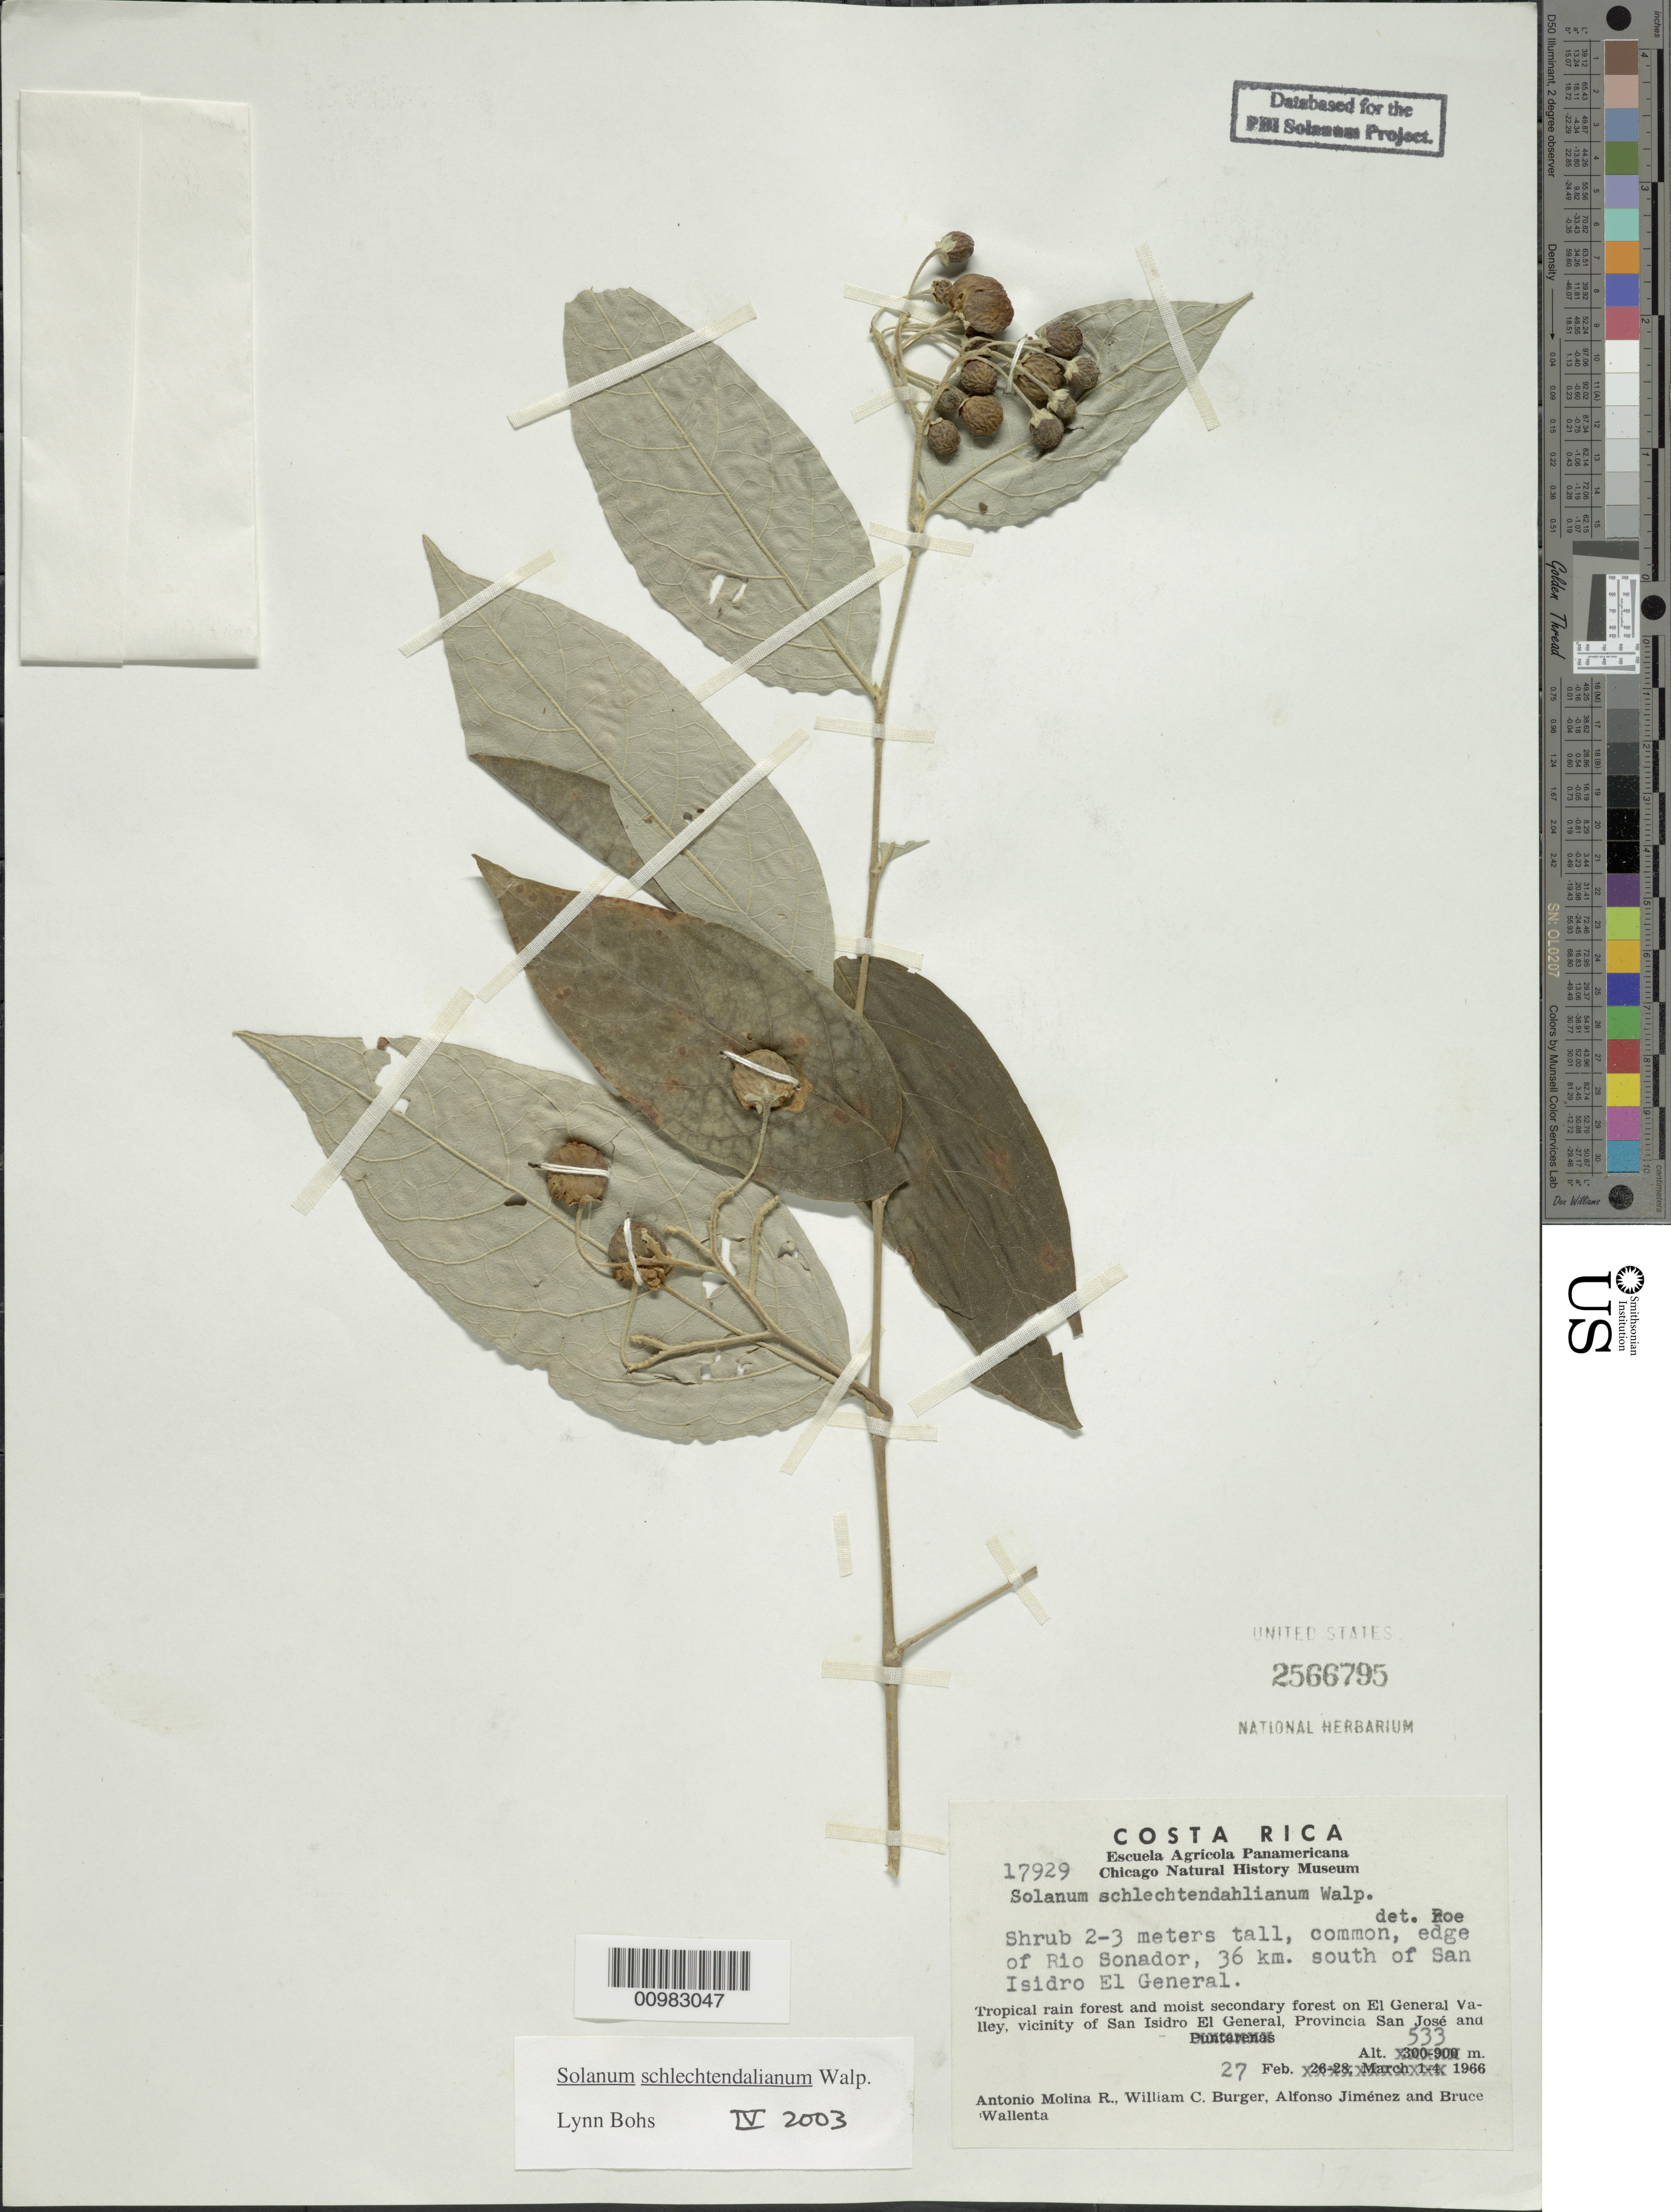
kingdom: Plantae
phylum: Tracheophyta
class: Magnoliopsida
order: Solanales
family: Solanaceae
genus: Solanum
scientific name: Solanum schlechtendalianum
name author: Walp.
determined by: Bohs, L. A.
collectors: A. Molina R., W. Burger, A. Jiménez & B. Wallenta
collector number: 17929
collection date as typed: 27 Feb 1966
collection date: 1966-02-27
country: Costa Rica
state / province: San José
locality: edge of Rio Sonador, 36 km. south of San Isidro El General.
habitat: Tropical rain forest and moist secondary forest on El General Valley.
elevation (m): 533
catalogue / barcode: US 2566795